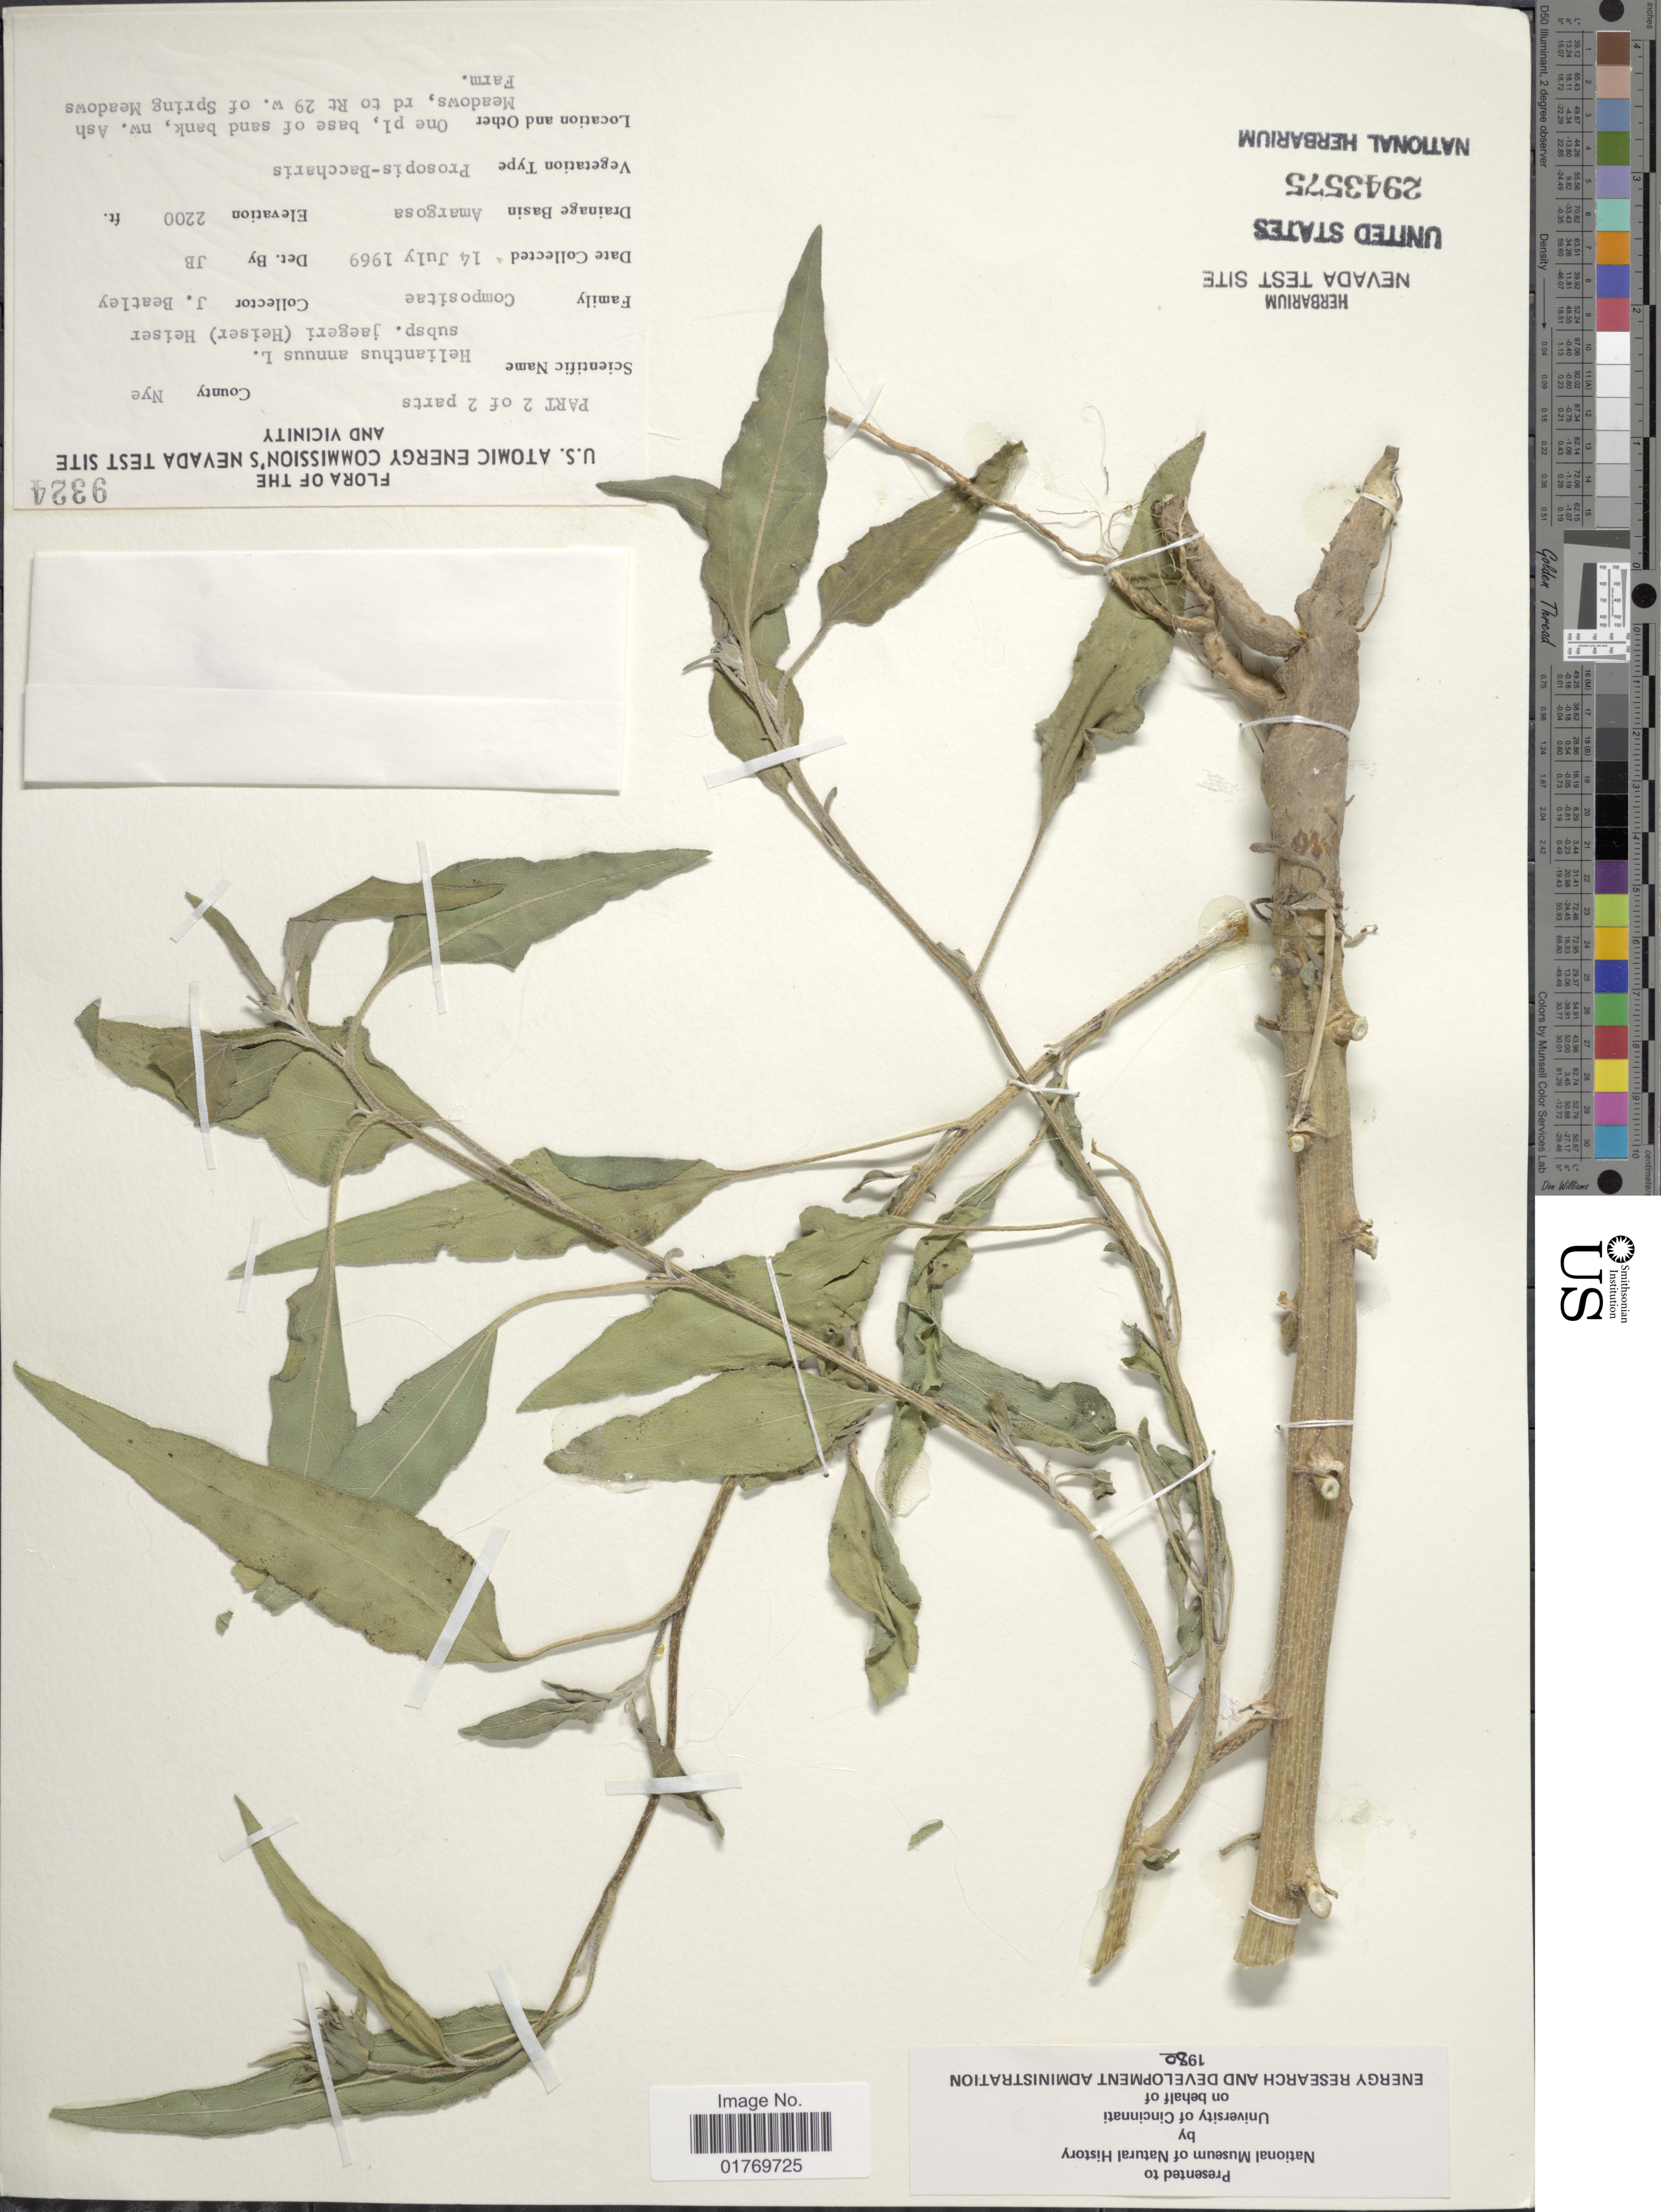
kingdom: Plantae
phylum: Tracheophyta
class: Magnoliopsida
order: Asterales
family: Asteraceae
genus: Helianthus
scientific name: Helianthus annuus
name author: L.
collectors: J. C. Beatley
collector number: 9324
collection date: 1969-07-14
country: United States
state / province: Nevada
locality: U. S. Atomic Energy Commision' s Nevada Test Site And Vicinity, County Nye, Drainage Basin Amargosa, One pl., base of sand bank, nw. Ash Meadows, rd to Rt 29 w. of Spring Meadows Farm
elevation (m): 671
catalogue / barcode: US 2943575